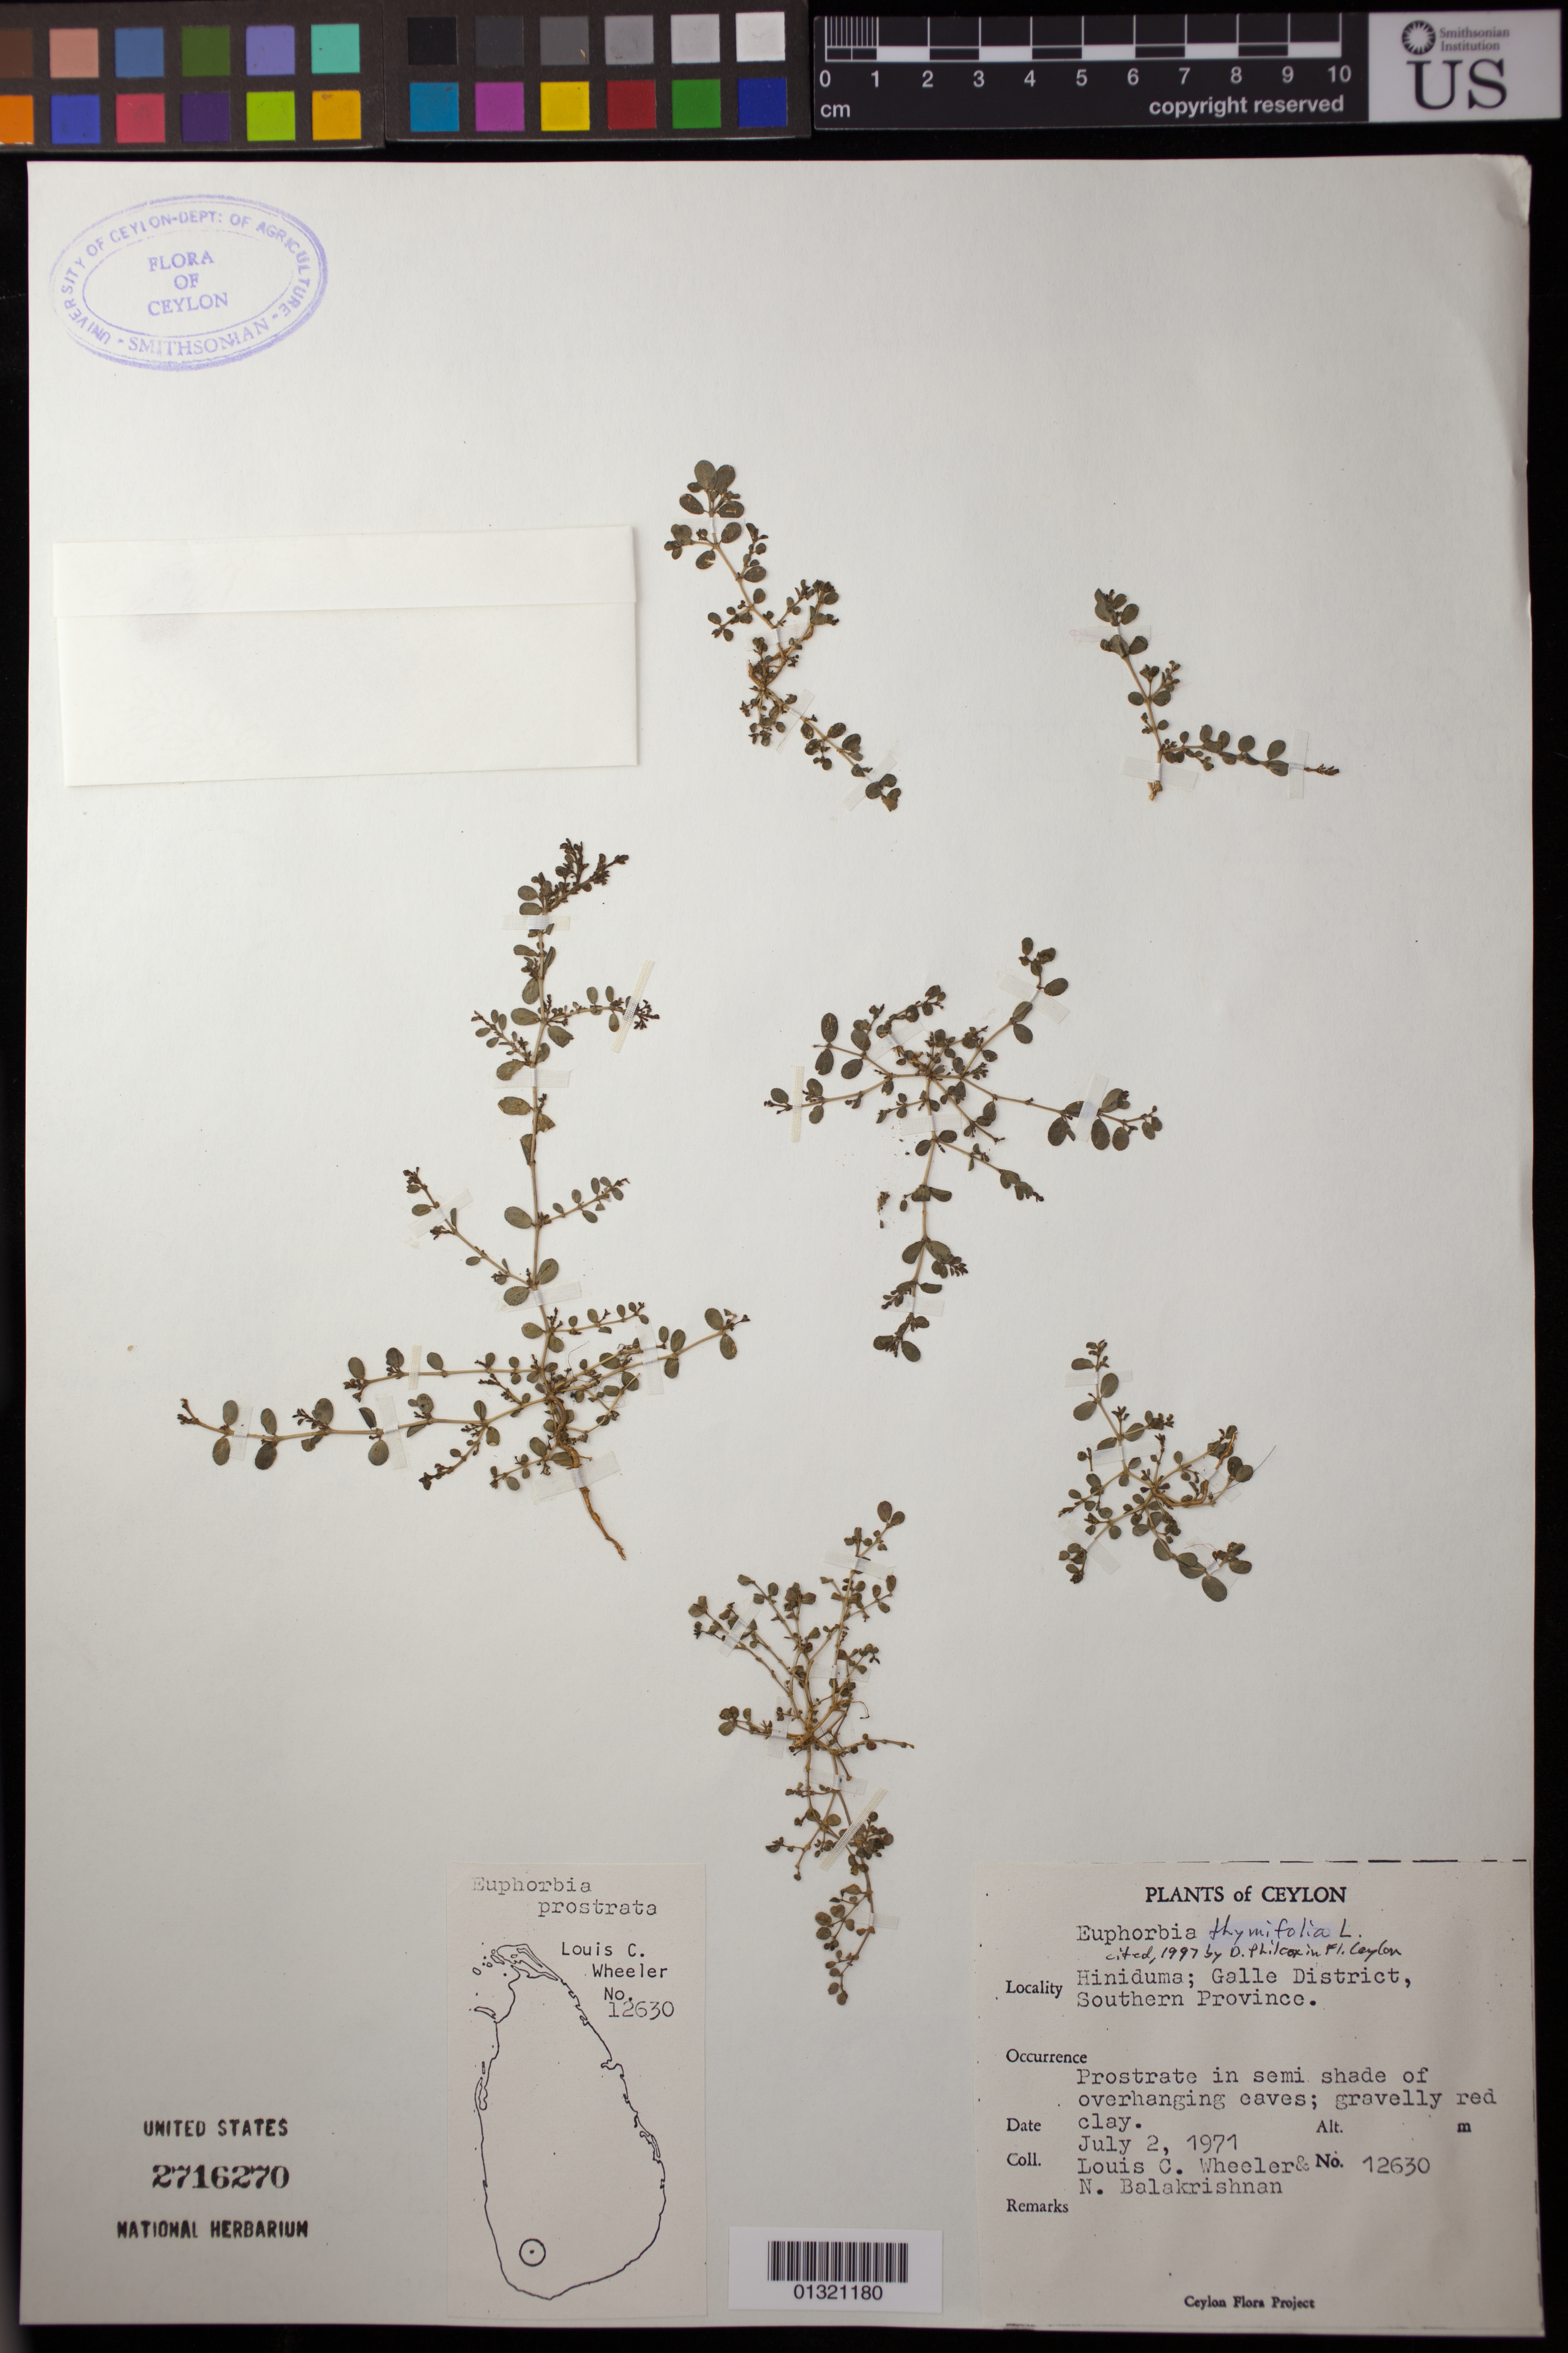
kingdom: Plantae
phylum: Tracheophyta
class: Magnoliopsida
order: Malpighiales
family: Euphorbiaceae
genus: Euphorbia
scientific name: Euphorbia thymifolia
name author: L.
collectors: L. C. Wheeler & N. Balakrishnan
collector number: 12630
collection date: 1971-07-02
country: Sri Lanka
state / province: Southern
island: Ceylon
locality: Hiniduma; Galle District, , Southern province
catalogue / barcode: US 2716270